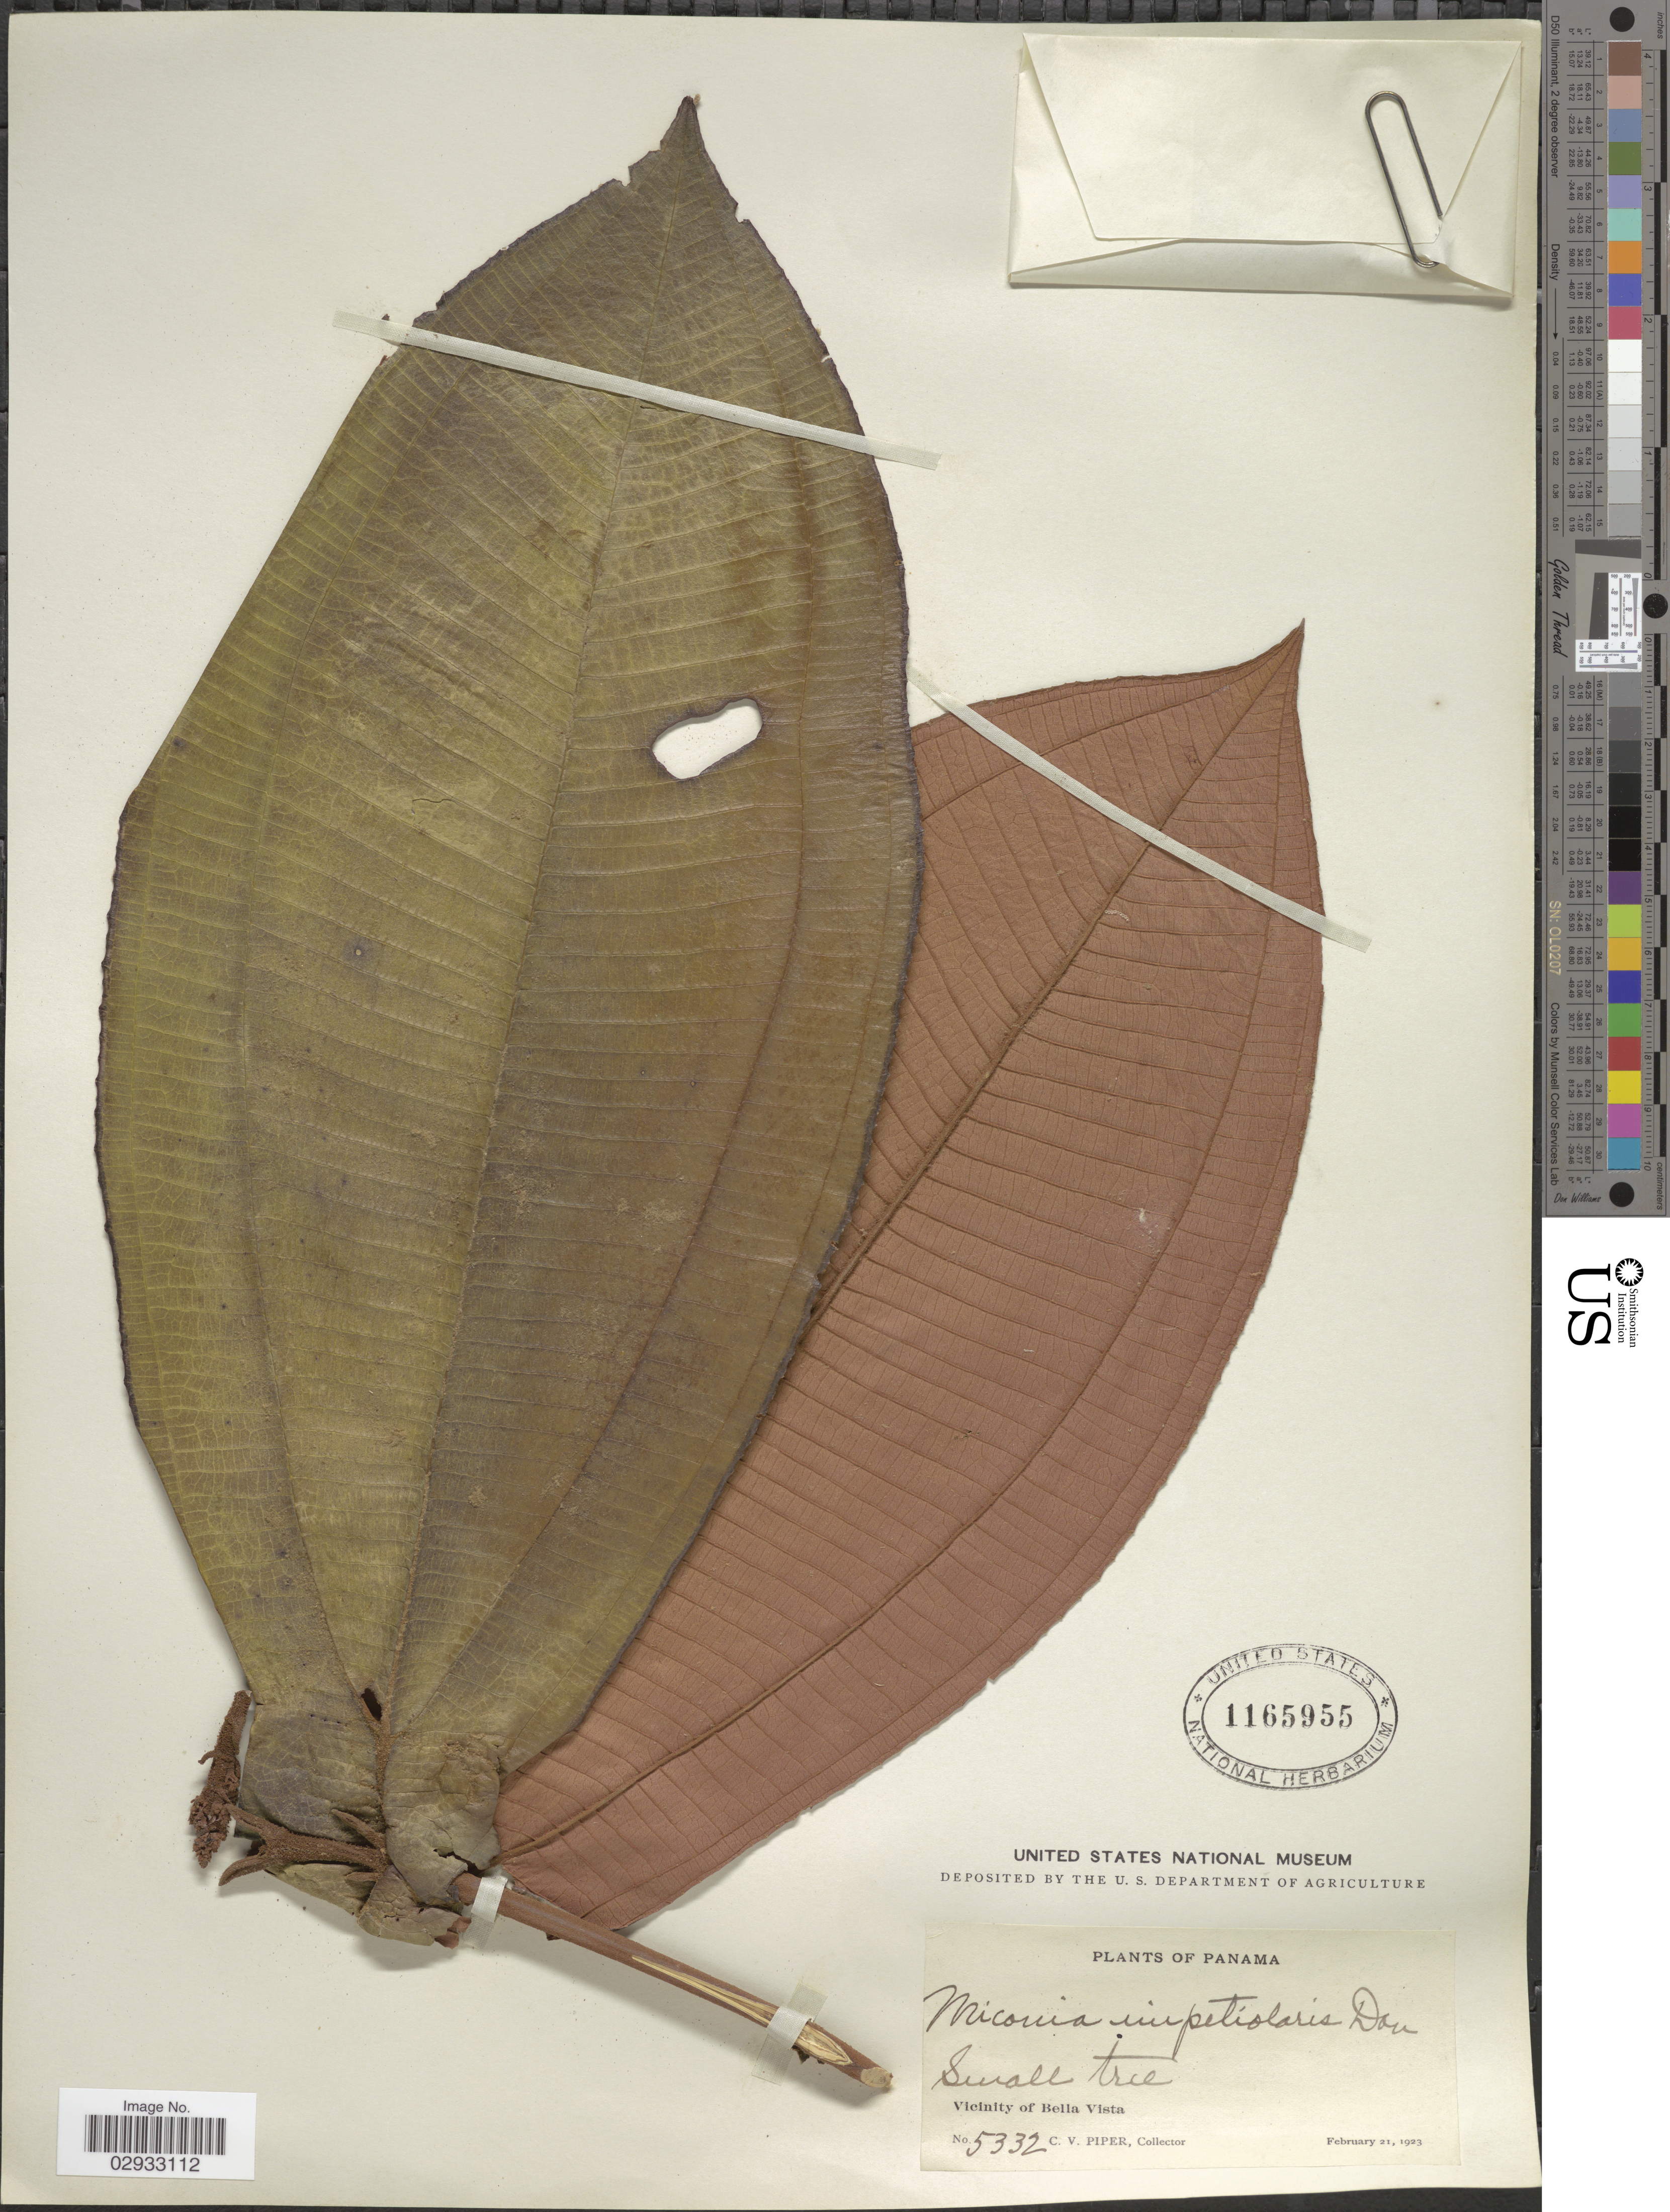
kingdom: Plantae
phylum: Tracheophyta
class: Magnoliopsida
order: Myrtales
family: Melastomataceae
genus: Miconia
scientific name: Miconia impetiolaris var. pandurifolia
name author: Naudin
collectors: C. V. Piper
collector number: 5332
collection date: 1923-02-21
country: Panama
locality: Vicinity of Bella Vista.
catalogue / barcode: US 1165955